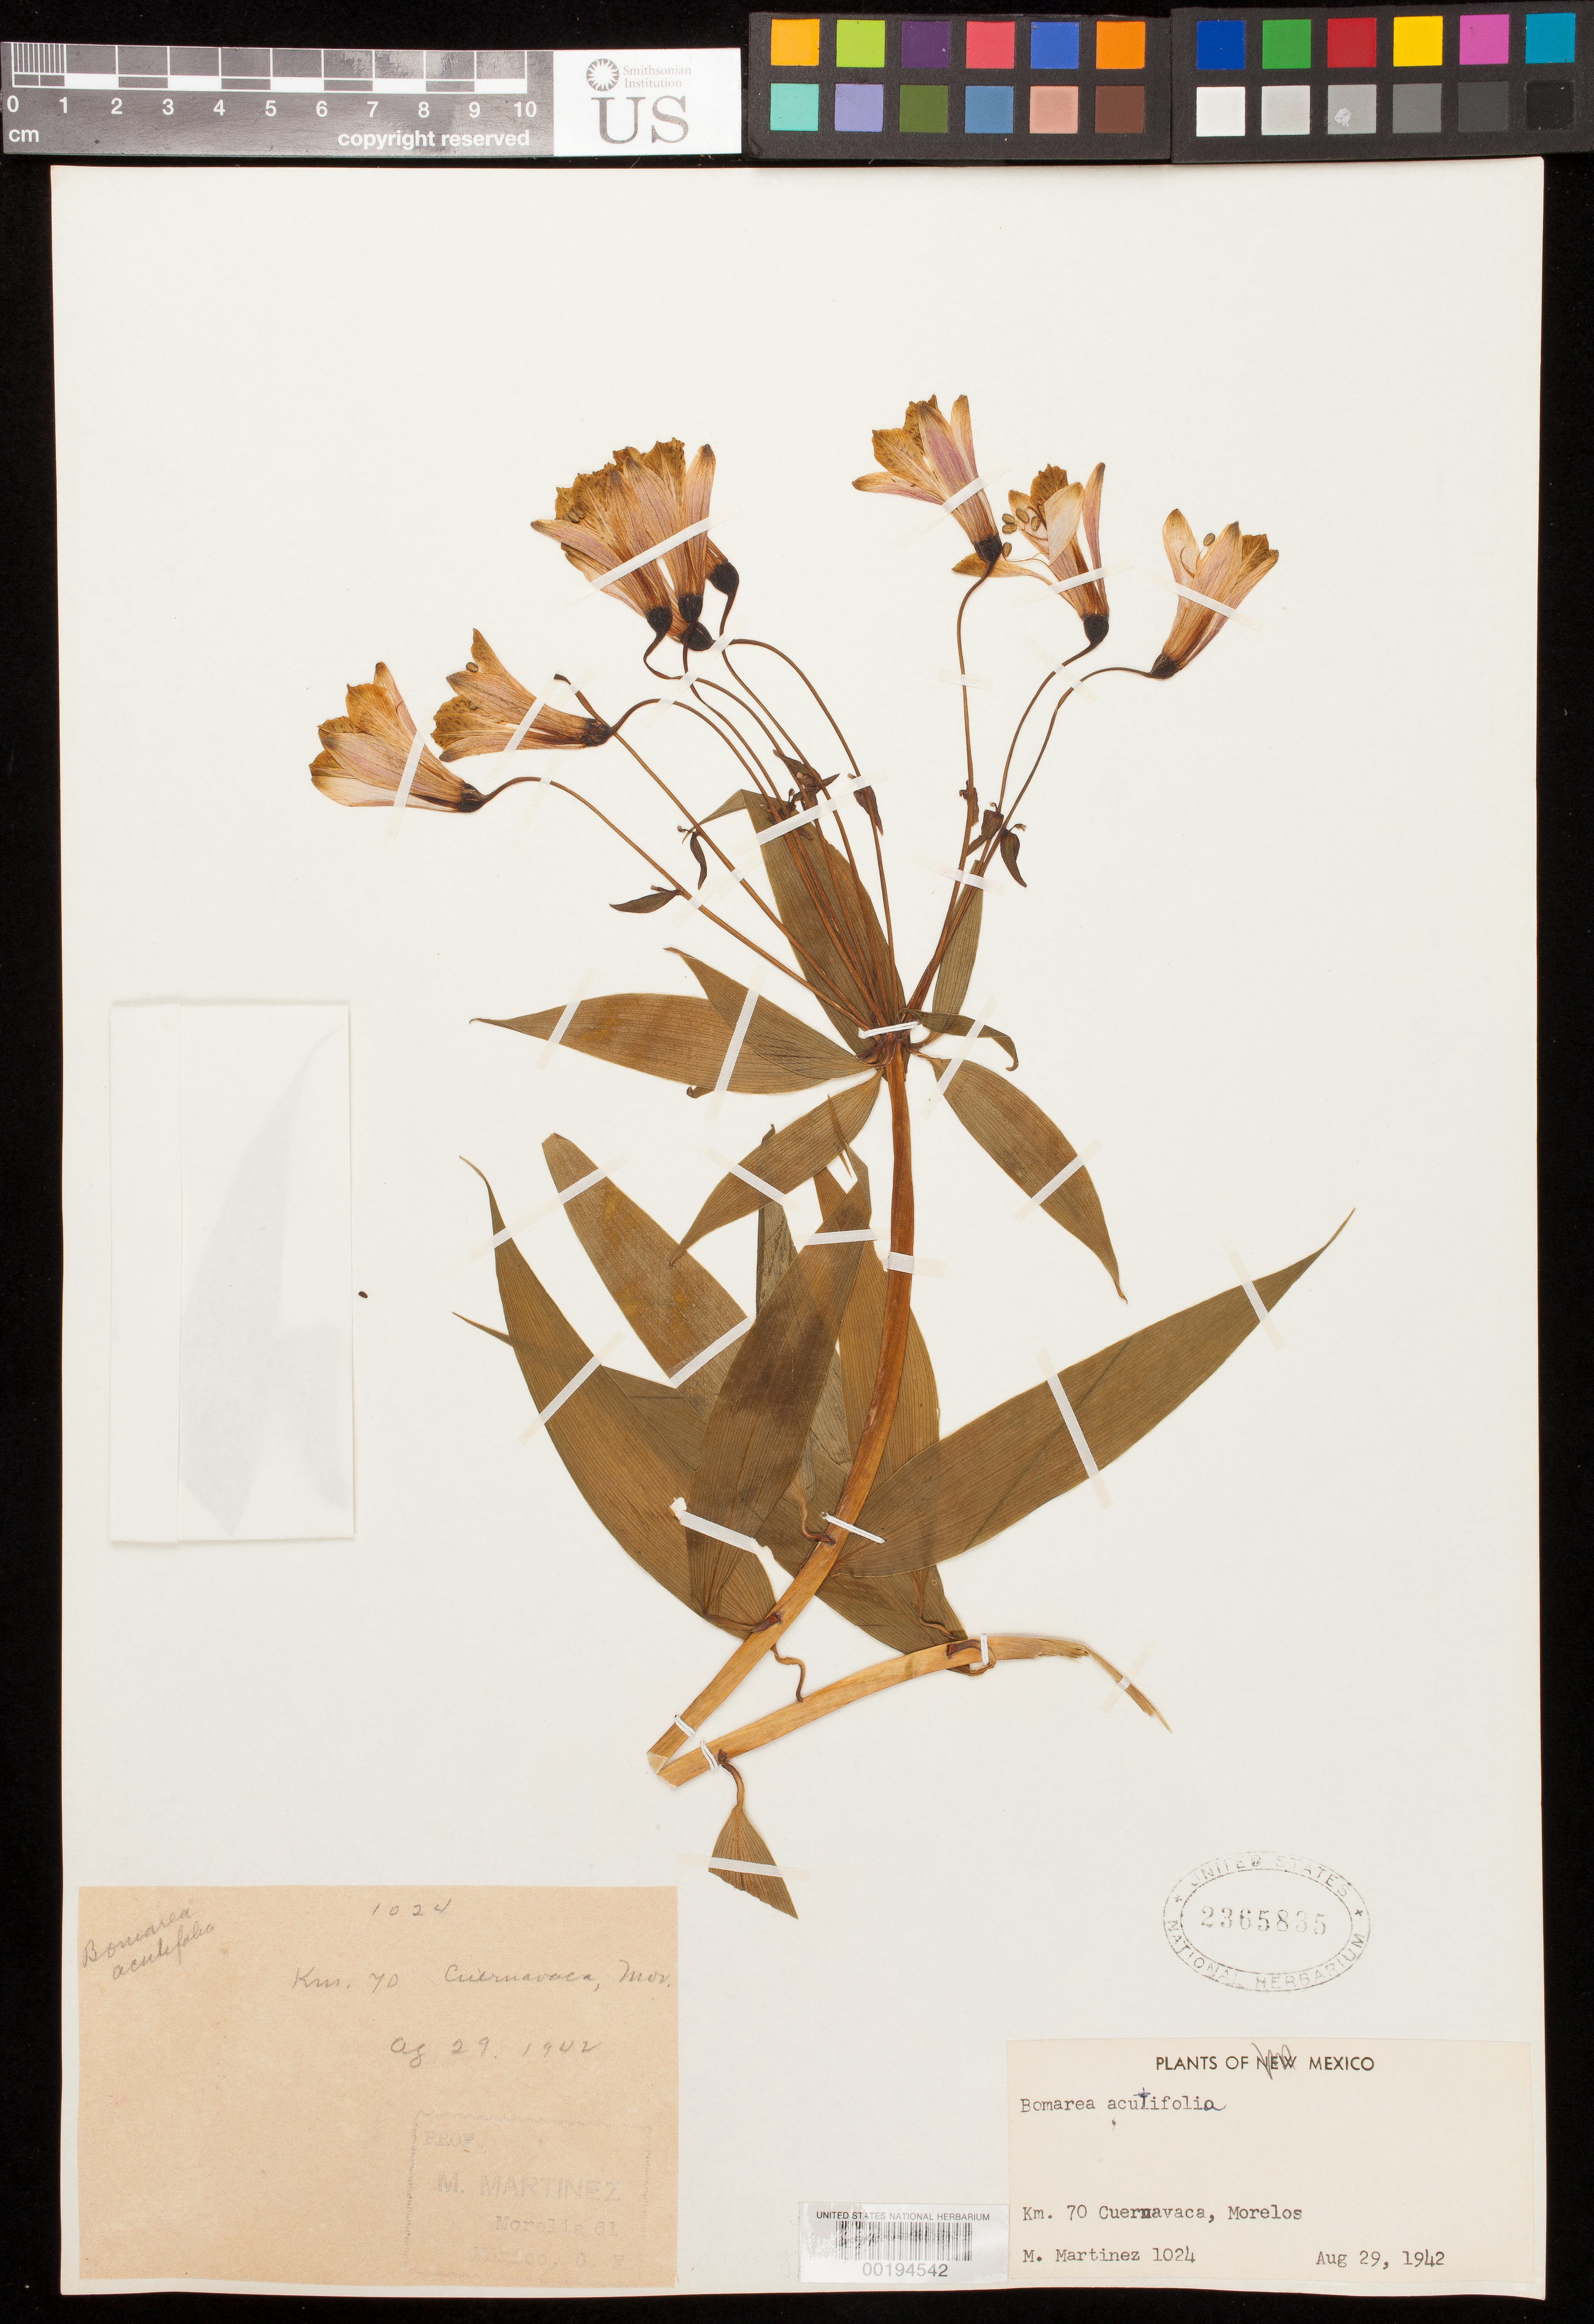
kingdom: Plantae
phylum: Tracheophyta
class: Liliopsida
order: Liliales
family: Alstroemeriaceae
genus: Bomarea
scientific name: Bomarea acutifolia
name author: (Link & Otto) Herb.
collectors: M. Martínez M.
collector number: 1024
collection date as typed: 29 Aug 1942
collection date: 1942-08-29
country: Mexico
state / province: Morelos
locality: Km 70 Cuernavaca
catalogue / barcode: US 2365835